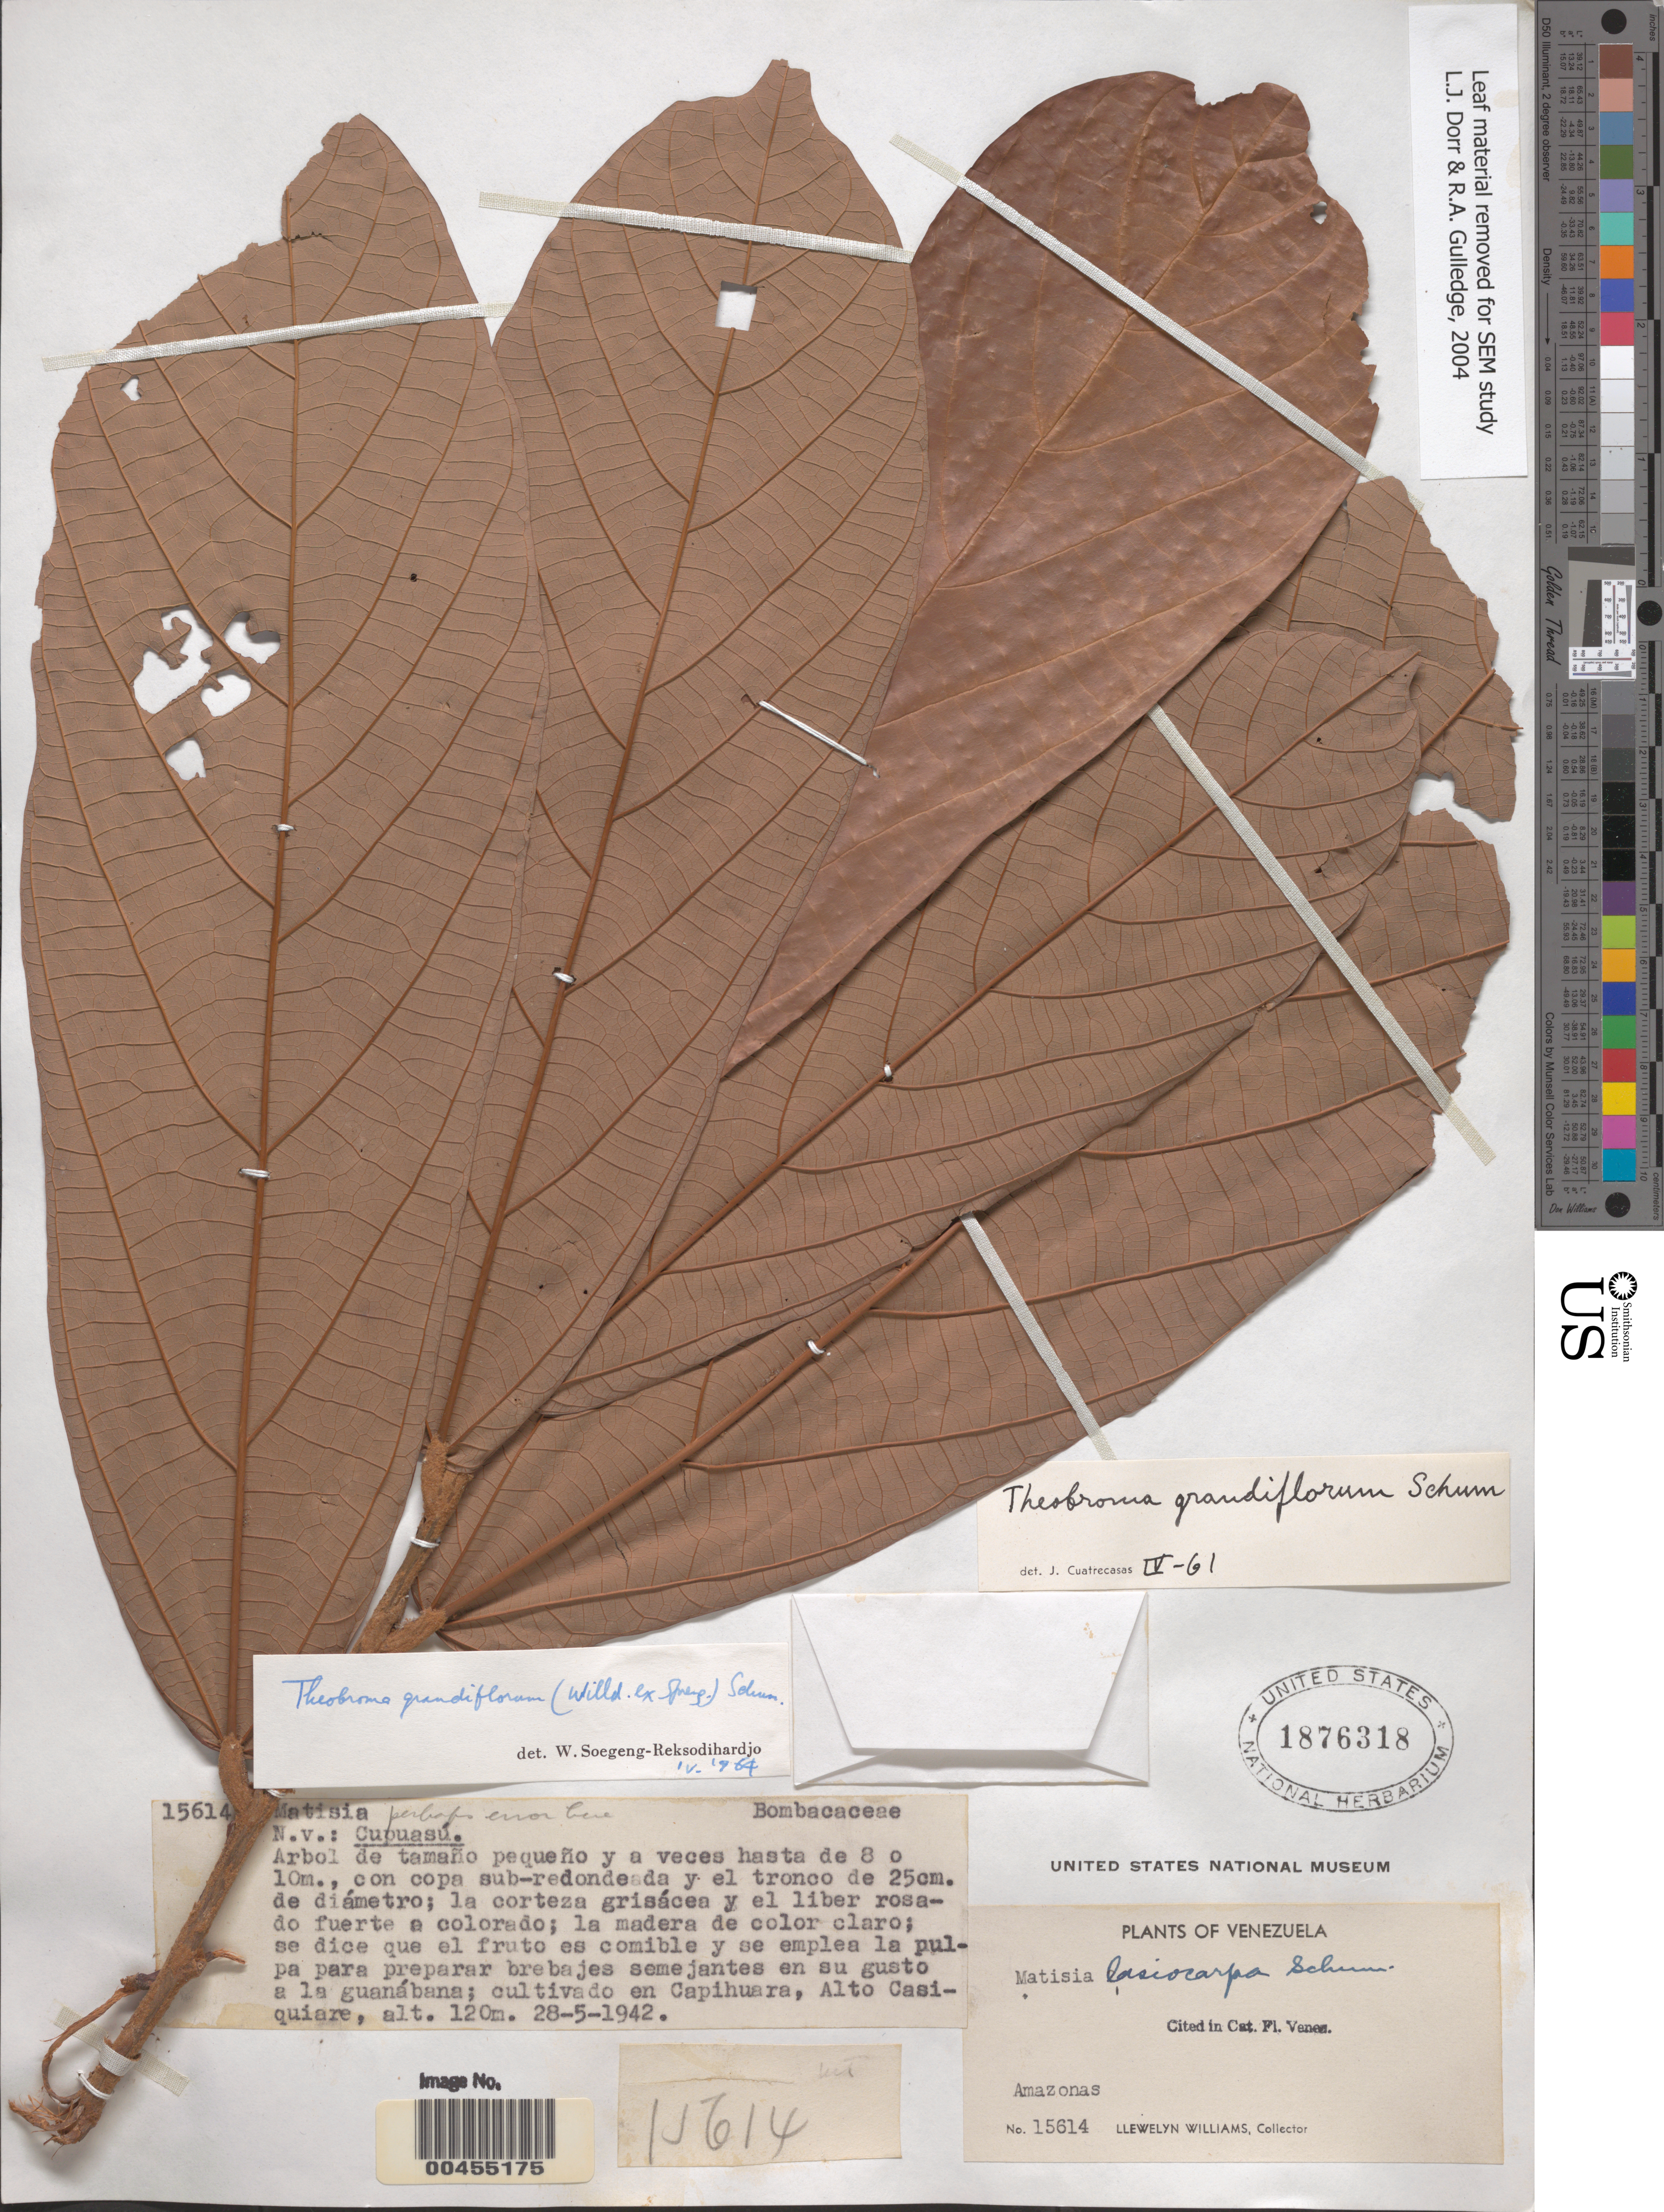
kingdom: Plantae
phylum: Tracheophyta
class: Magnoliopsida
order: Malvales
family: Malvaceae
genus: Theobroma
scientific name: Theobroma grandiflorum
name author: (Willd. ex Spreng.) K. Schum.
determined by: Soegeng-Reksodihardjo, W.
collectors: Ll. Williams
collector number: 15614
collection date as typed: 28 May 1942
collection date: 1942-05-28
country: Venezuela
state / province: Amazonas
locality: Capihuara, Alto Casiquiare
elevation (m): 120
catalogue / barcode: US 1876318